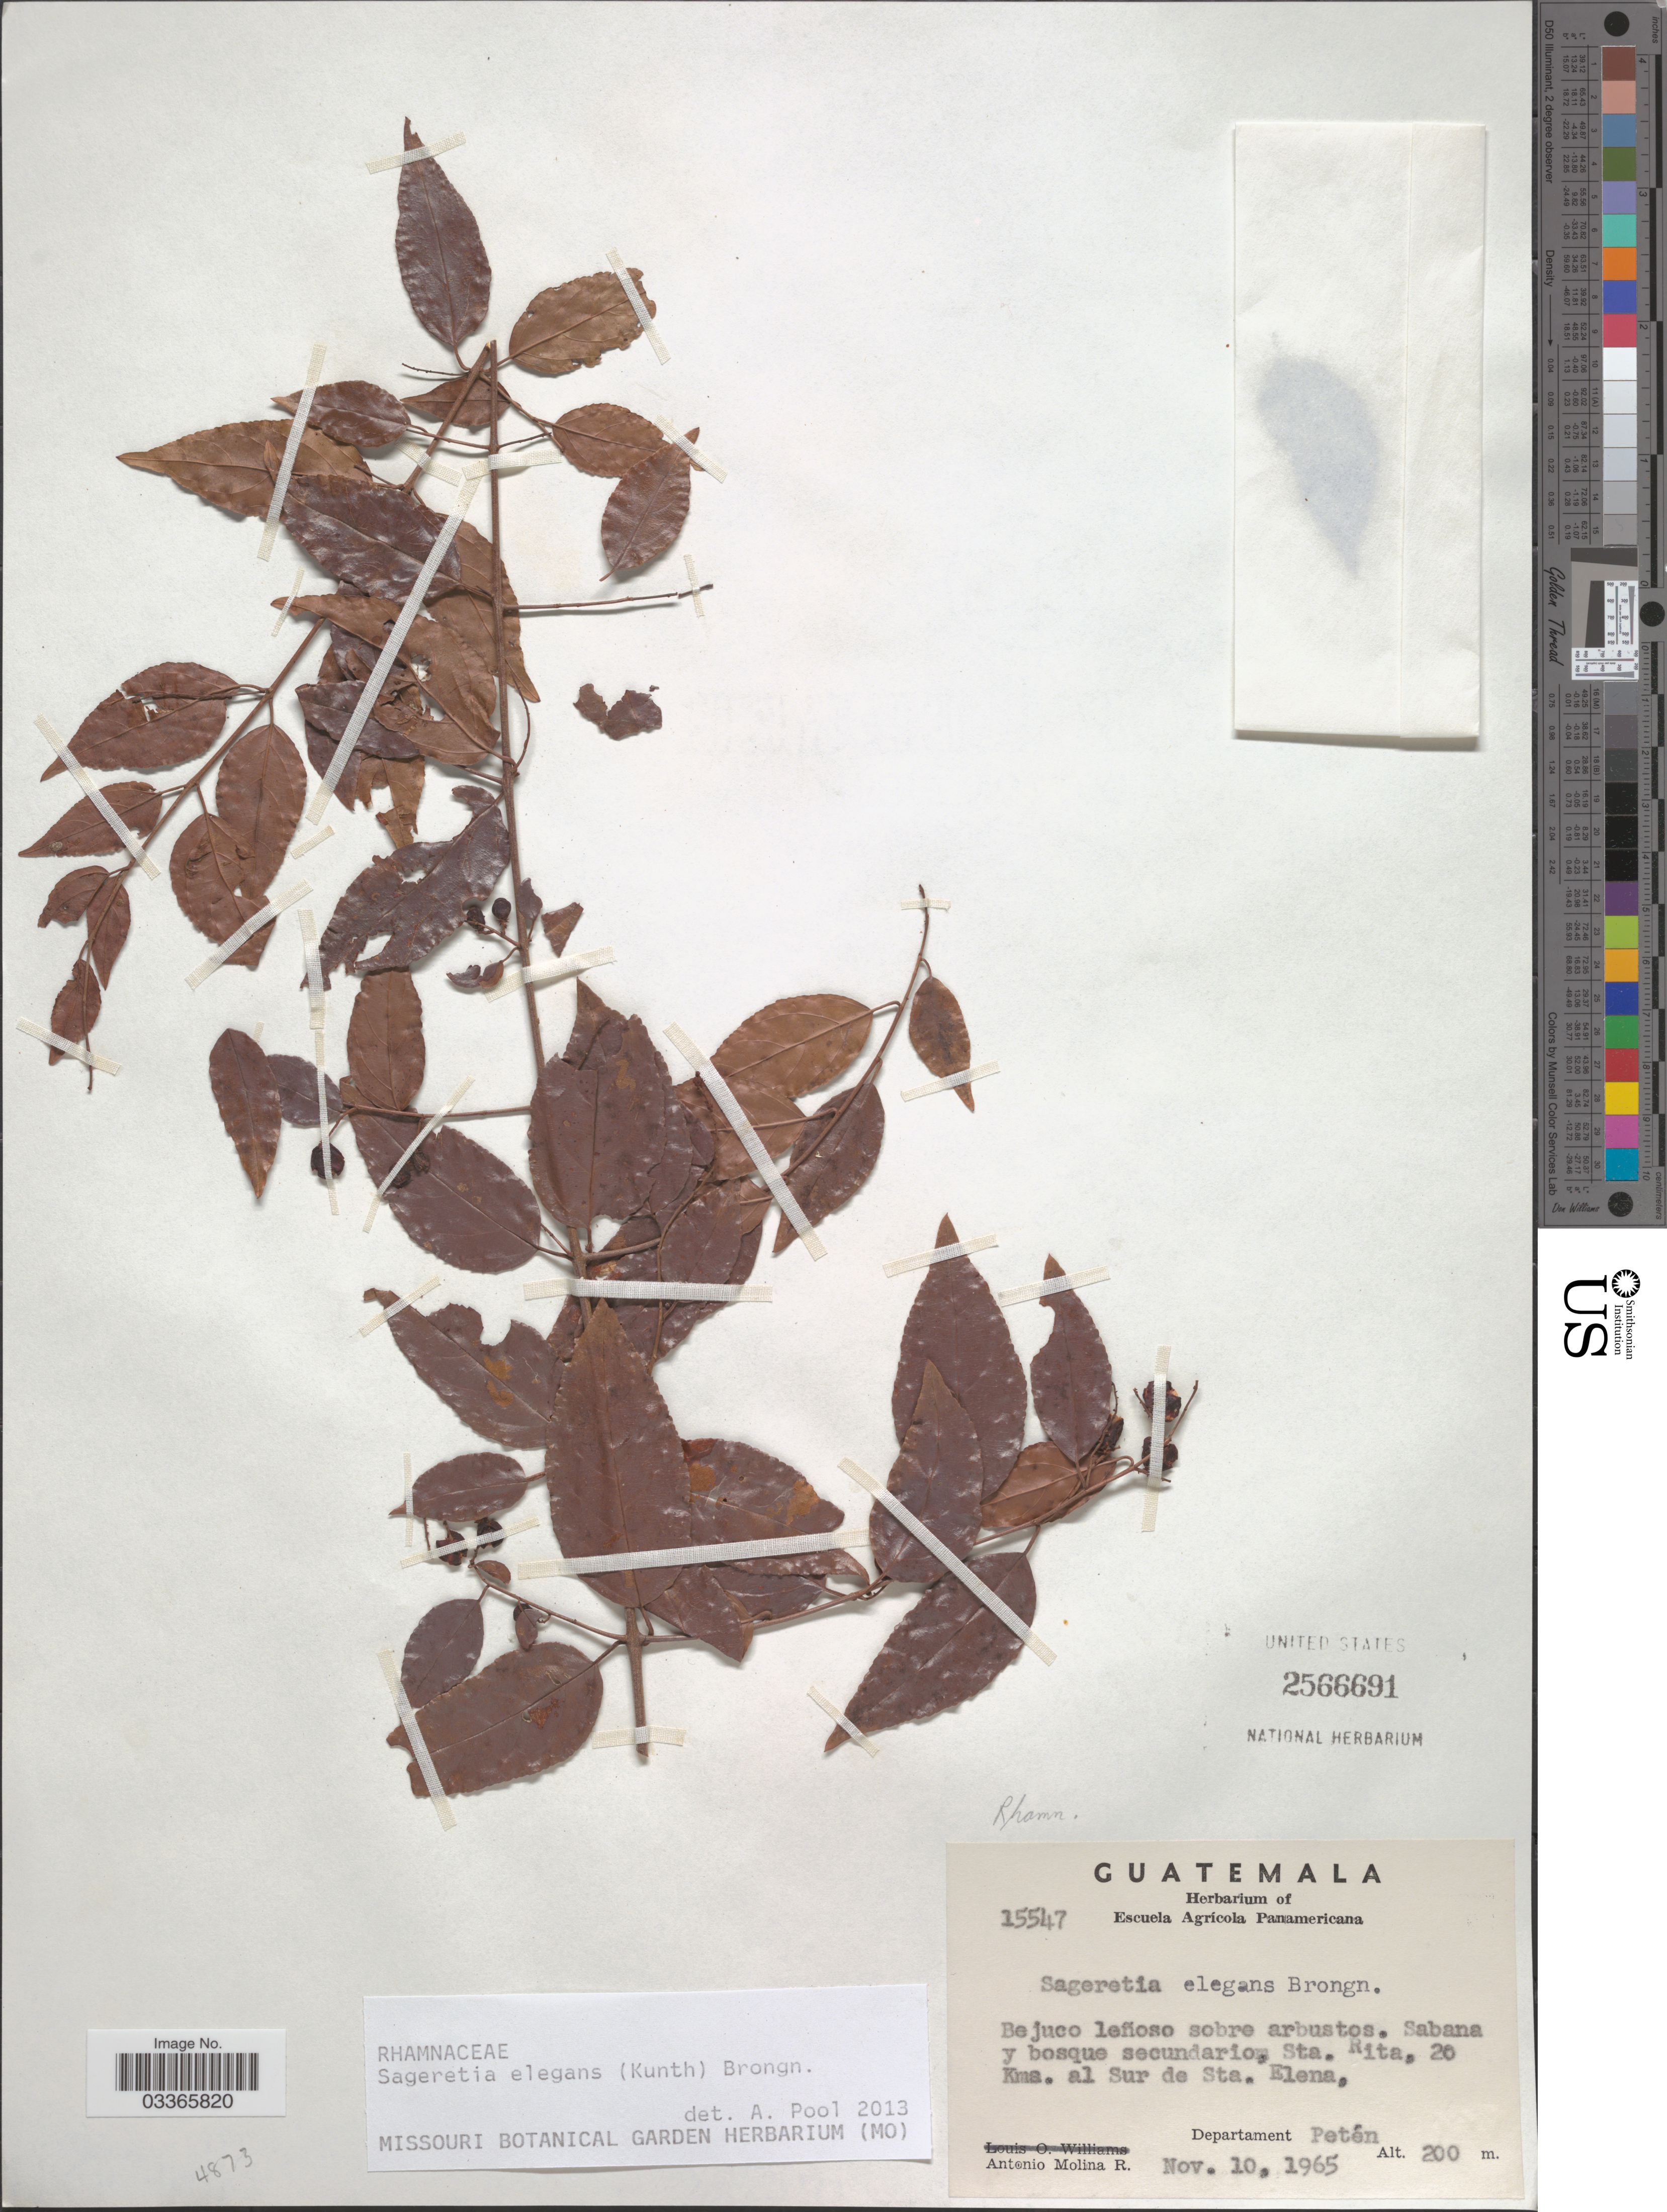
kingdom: Plantae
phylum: Tracheophyta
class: Magnoliopsida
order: Rosales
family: Rhamnaceae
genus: Sageretia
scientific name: Sageretia elegans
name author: (Kunth) Brongn.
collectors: A. Molina R.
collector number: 15547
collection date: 1965-11-10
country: Guatemala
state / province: El Petén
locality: Sta. Rita, 20 Kms. al Sur de Sta. Elena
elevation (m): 200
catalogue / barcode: US 2566691